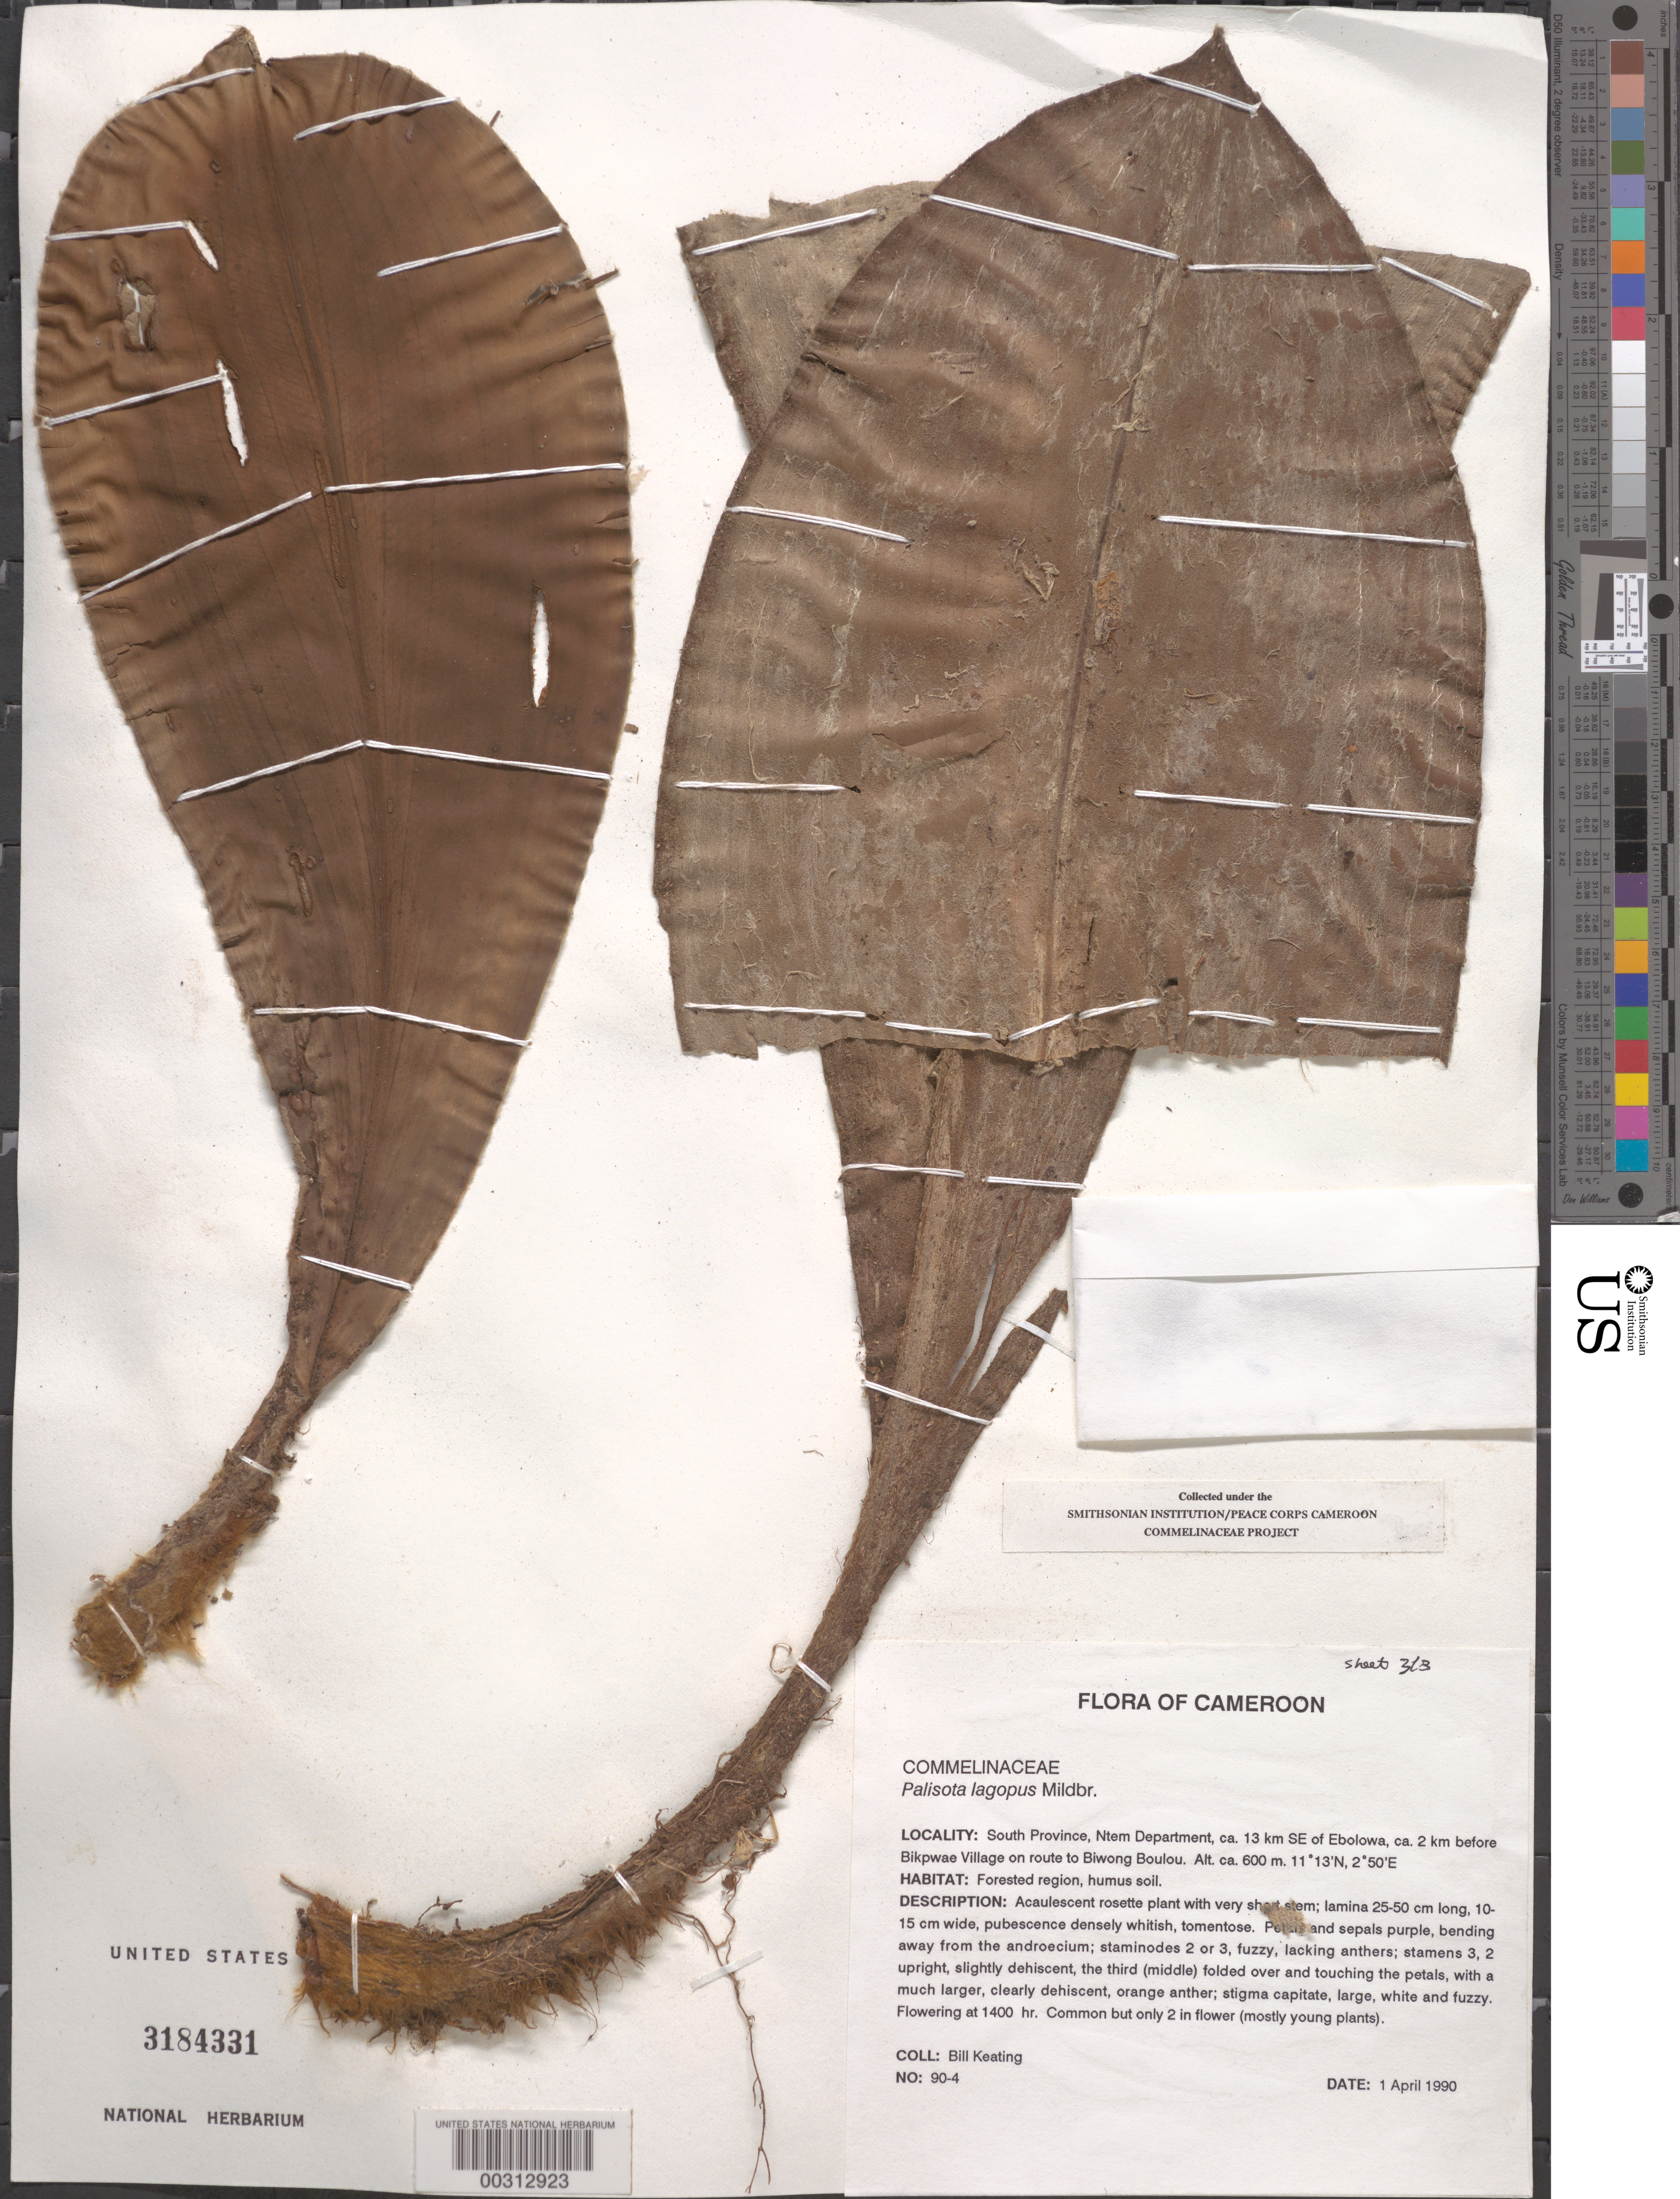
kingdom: Plantae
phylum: Tracheophyta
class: Liliopsida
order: Commelinales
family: Commelinaceae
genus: Palisota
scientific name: Palisota lagopus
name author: Mildbr.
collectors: B. Keating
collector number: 90-4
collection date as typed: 01 Apr 1990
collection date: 1990-04-01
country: Cameroon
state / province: Sud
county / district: Ntem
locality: Se of ebolowa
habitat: Forested region, humus soil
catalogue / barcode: US 3184331